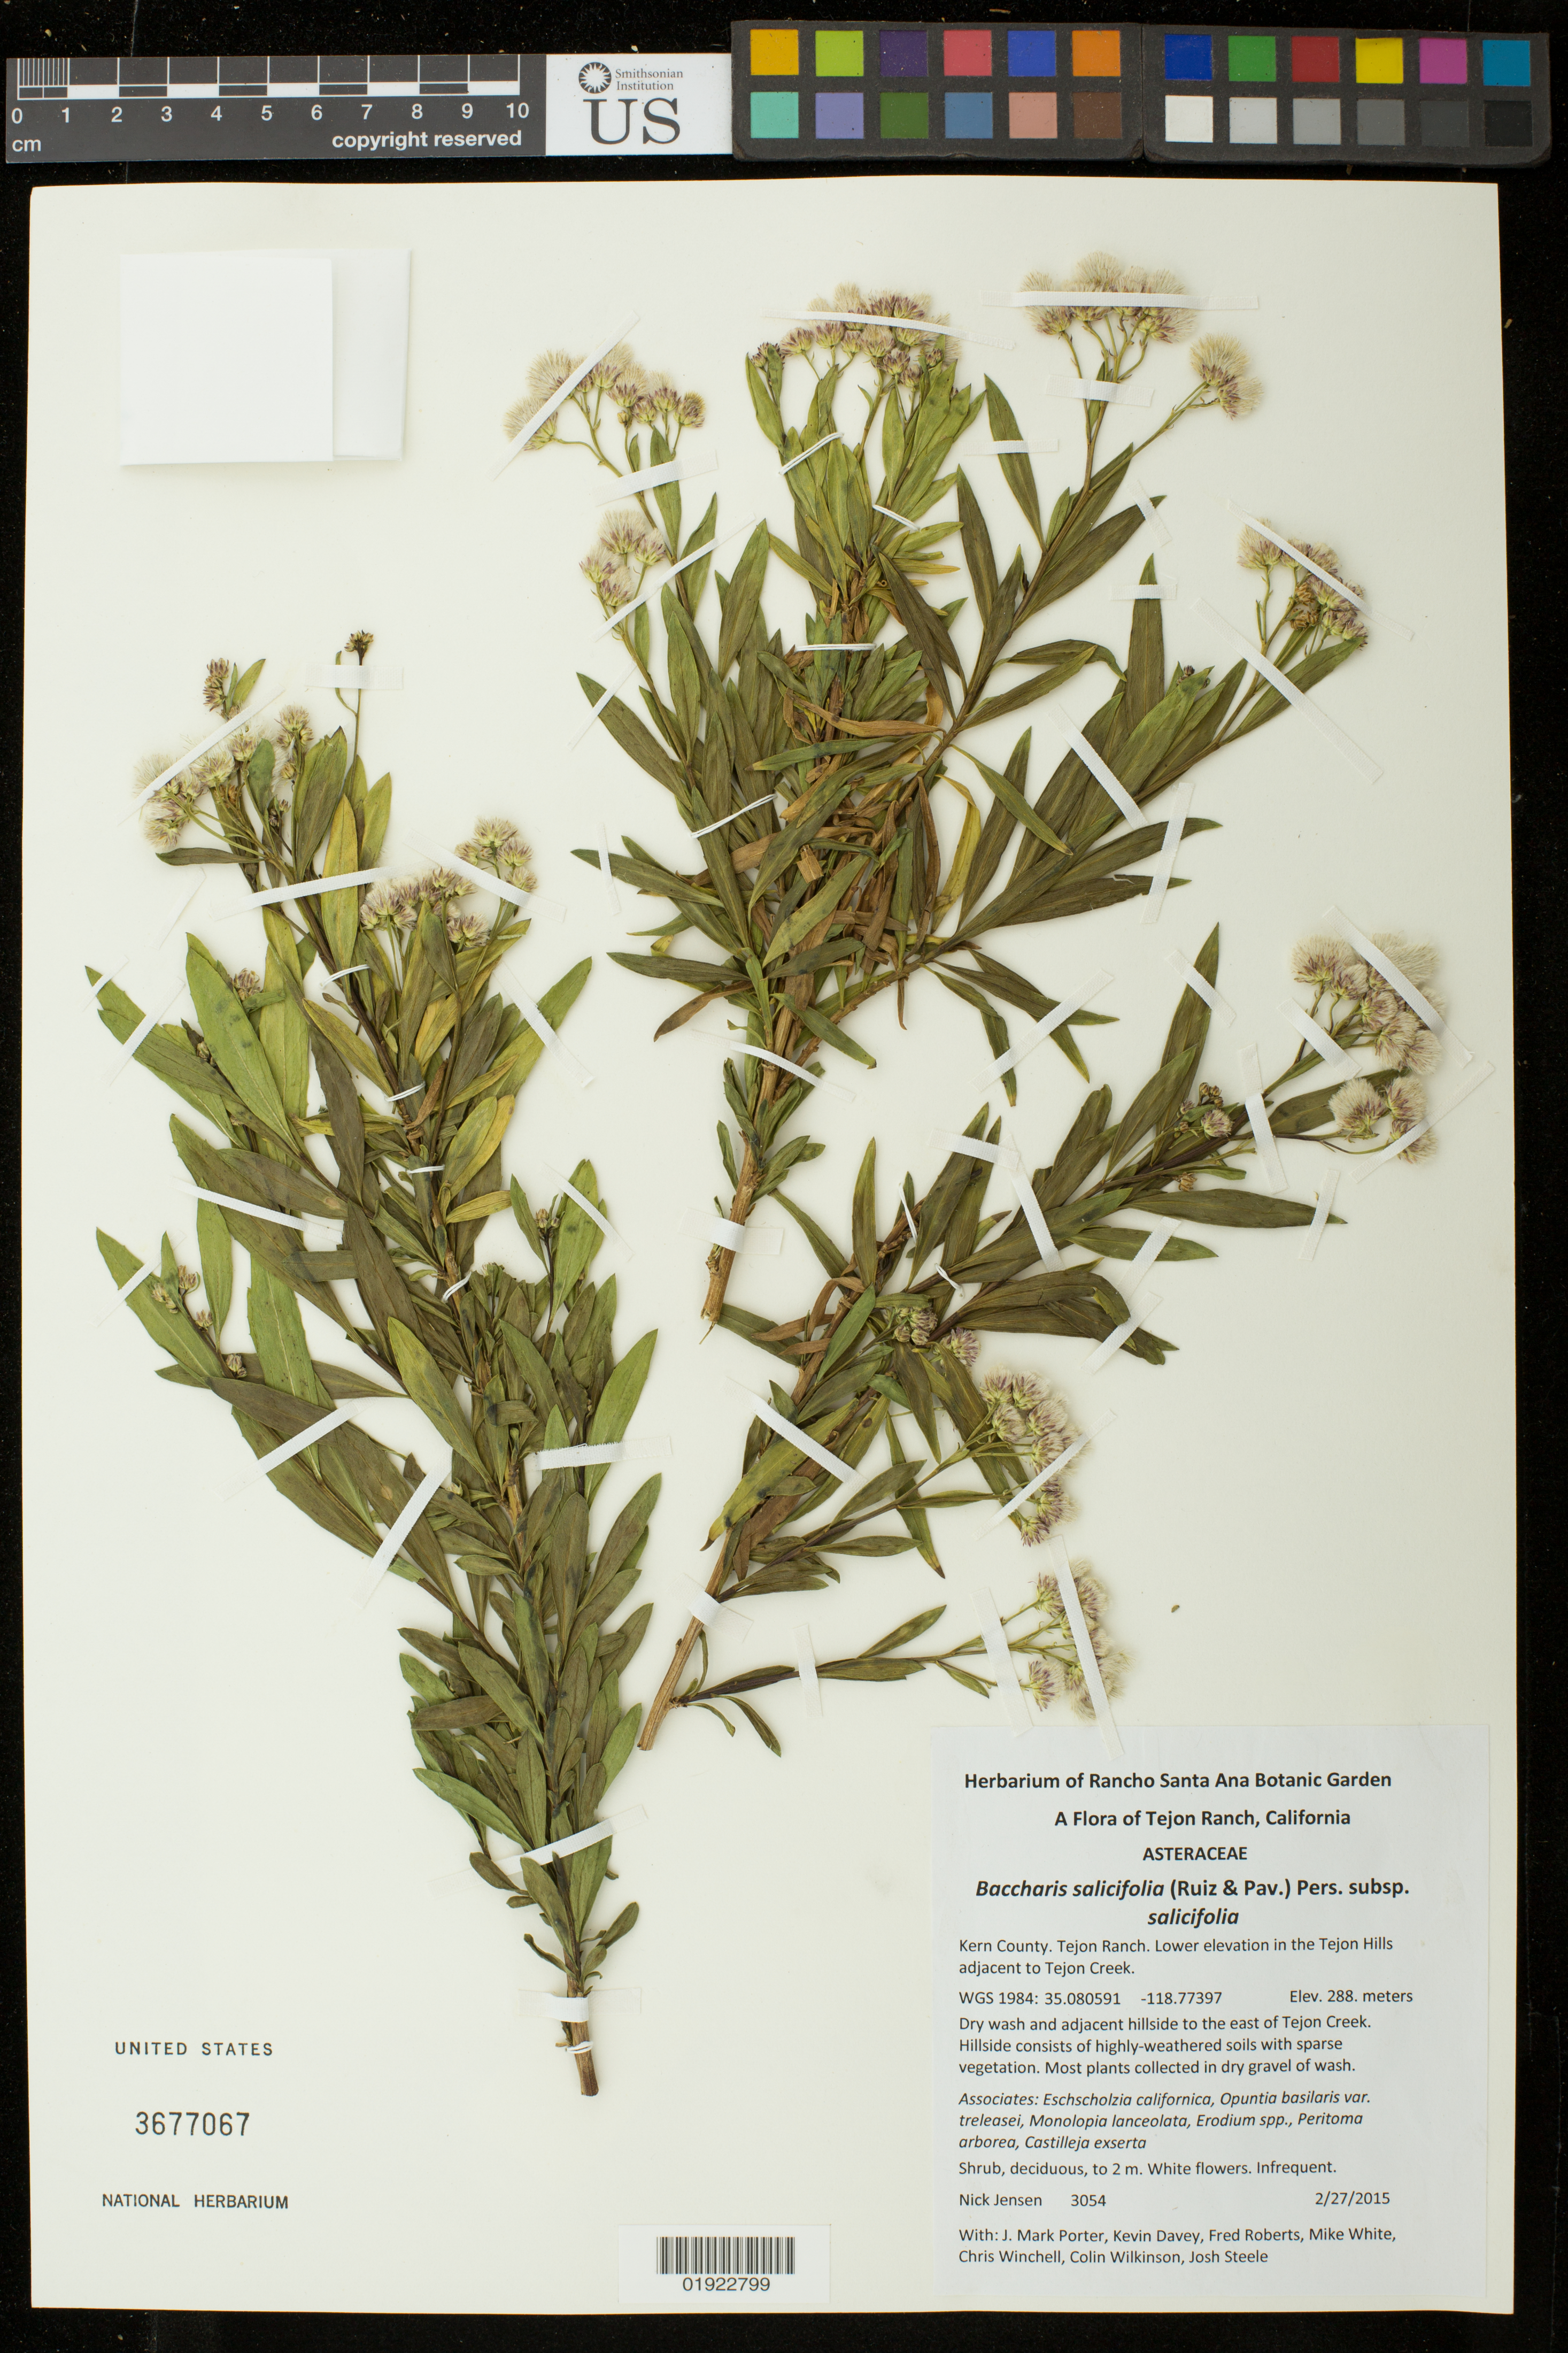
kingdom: Plantae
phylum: Tracheophyta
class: Magnoliopsida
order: Asterales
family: Asteraceae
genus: Baccharis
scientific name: Baccharis salicifolia subsp. salicifolia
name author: (Ruiz & Pav.) Pers.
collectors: N. Jensen, J. M. Porter, K. Davey, F. Roberts, M. White, C. Winchell, C. Wilkinson & J. Steele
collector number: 3054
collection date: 2015-02-27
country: United States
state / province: California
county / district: Kern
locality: Tejon Ranch. Lower elevation in the Tejon Hills adjacent to Tejon Creek.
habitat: Dry wash and adjacent hillside to the east of Tejon Creek. Hillside consists of highly-weathered soils with sparse vegetation. Most plants collected in dry gravel of wash.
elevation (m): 288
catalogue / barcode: US 3677067